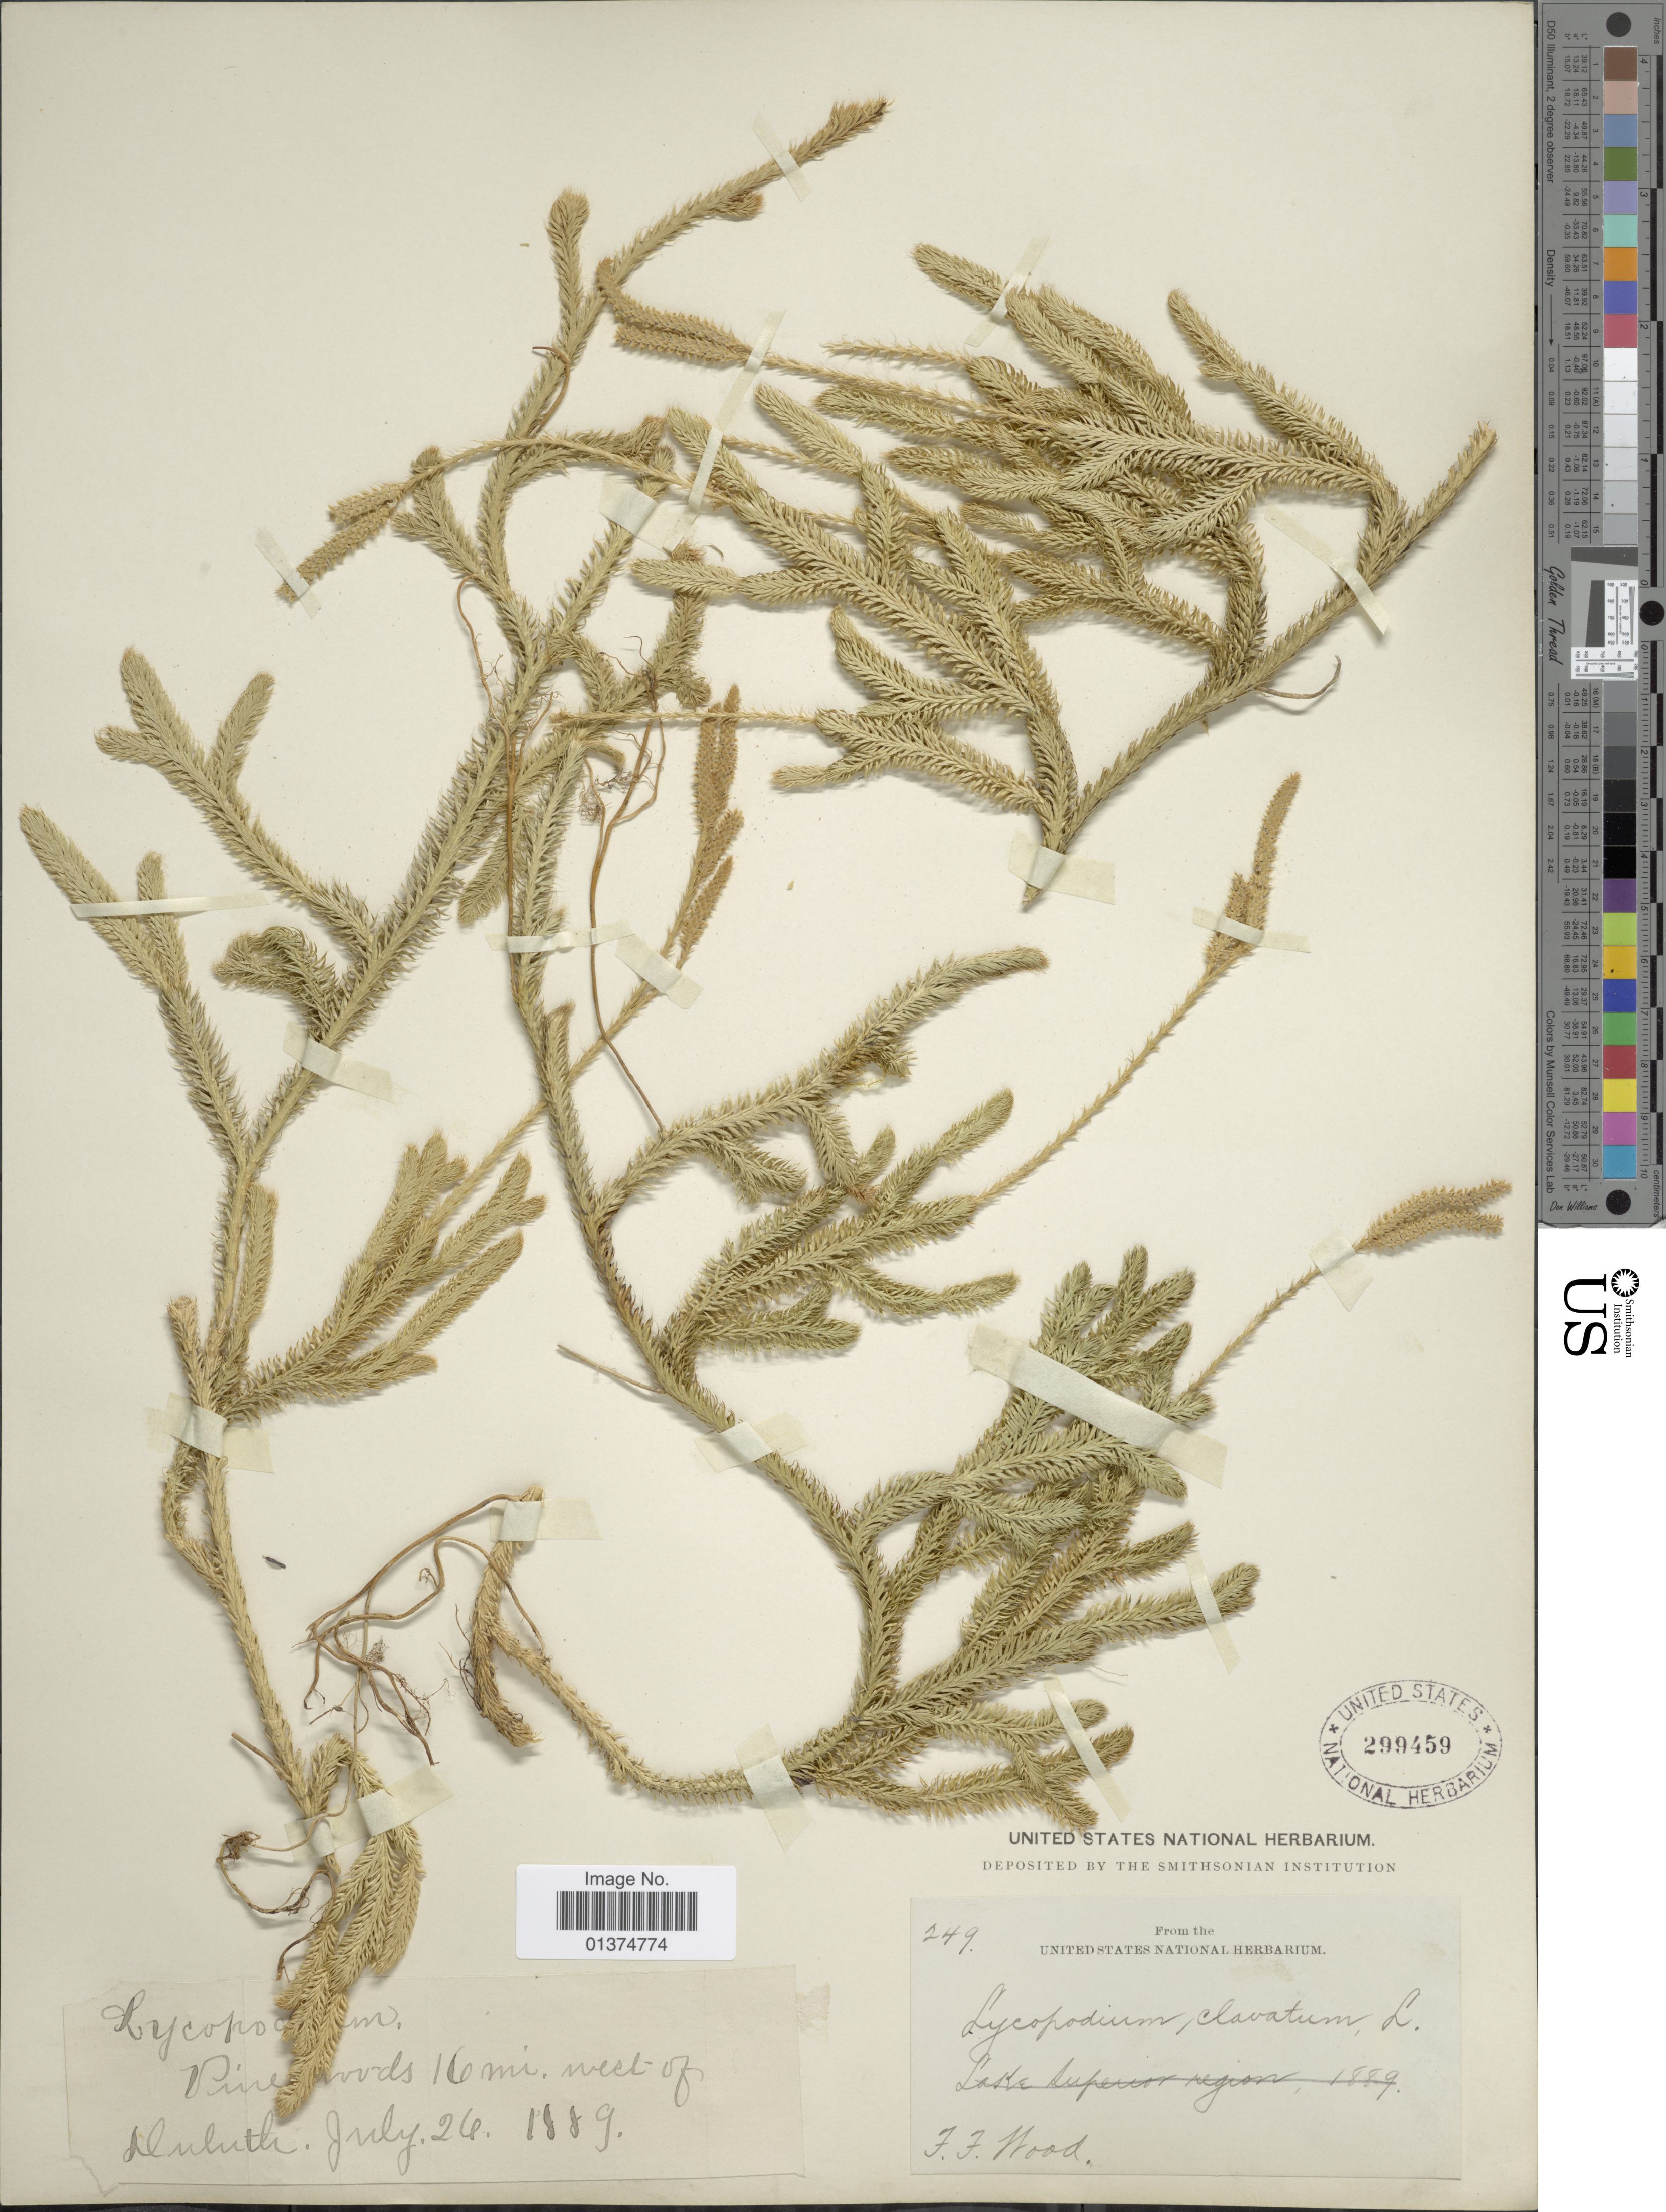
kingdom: Plantae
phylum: Tracheophyta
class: Lycopodiopsida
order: Lycopodiales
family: Lycopodiaceae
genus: Lycopodium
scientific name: Lycopodium clavatum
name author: L.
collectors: F. Wood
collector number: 249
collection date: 1889-07-24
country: United States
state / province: Minnesota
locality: Pinewoods 16 mi. west of Duluth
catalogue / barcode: US 299459